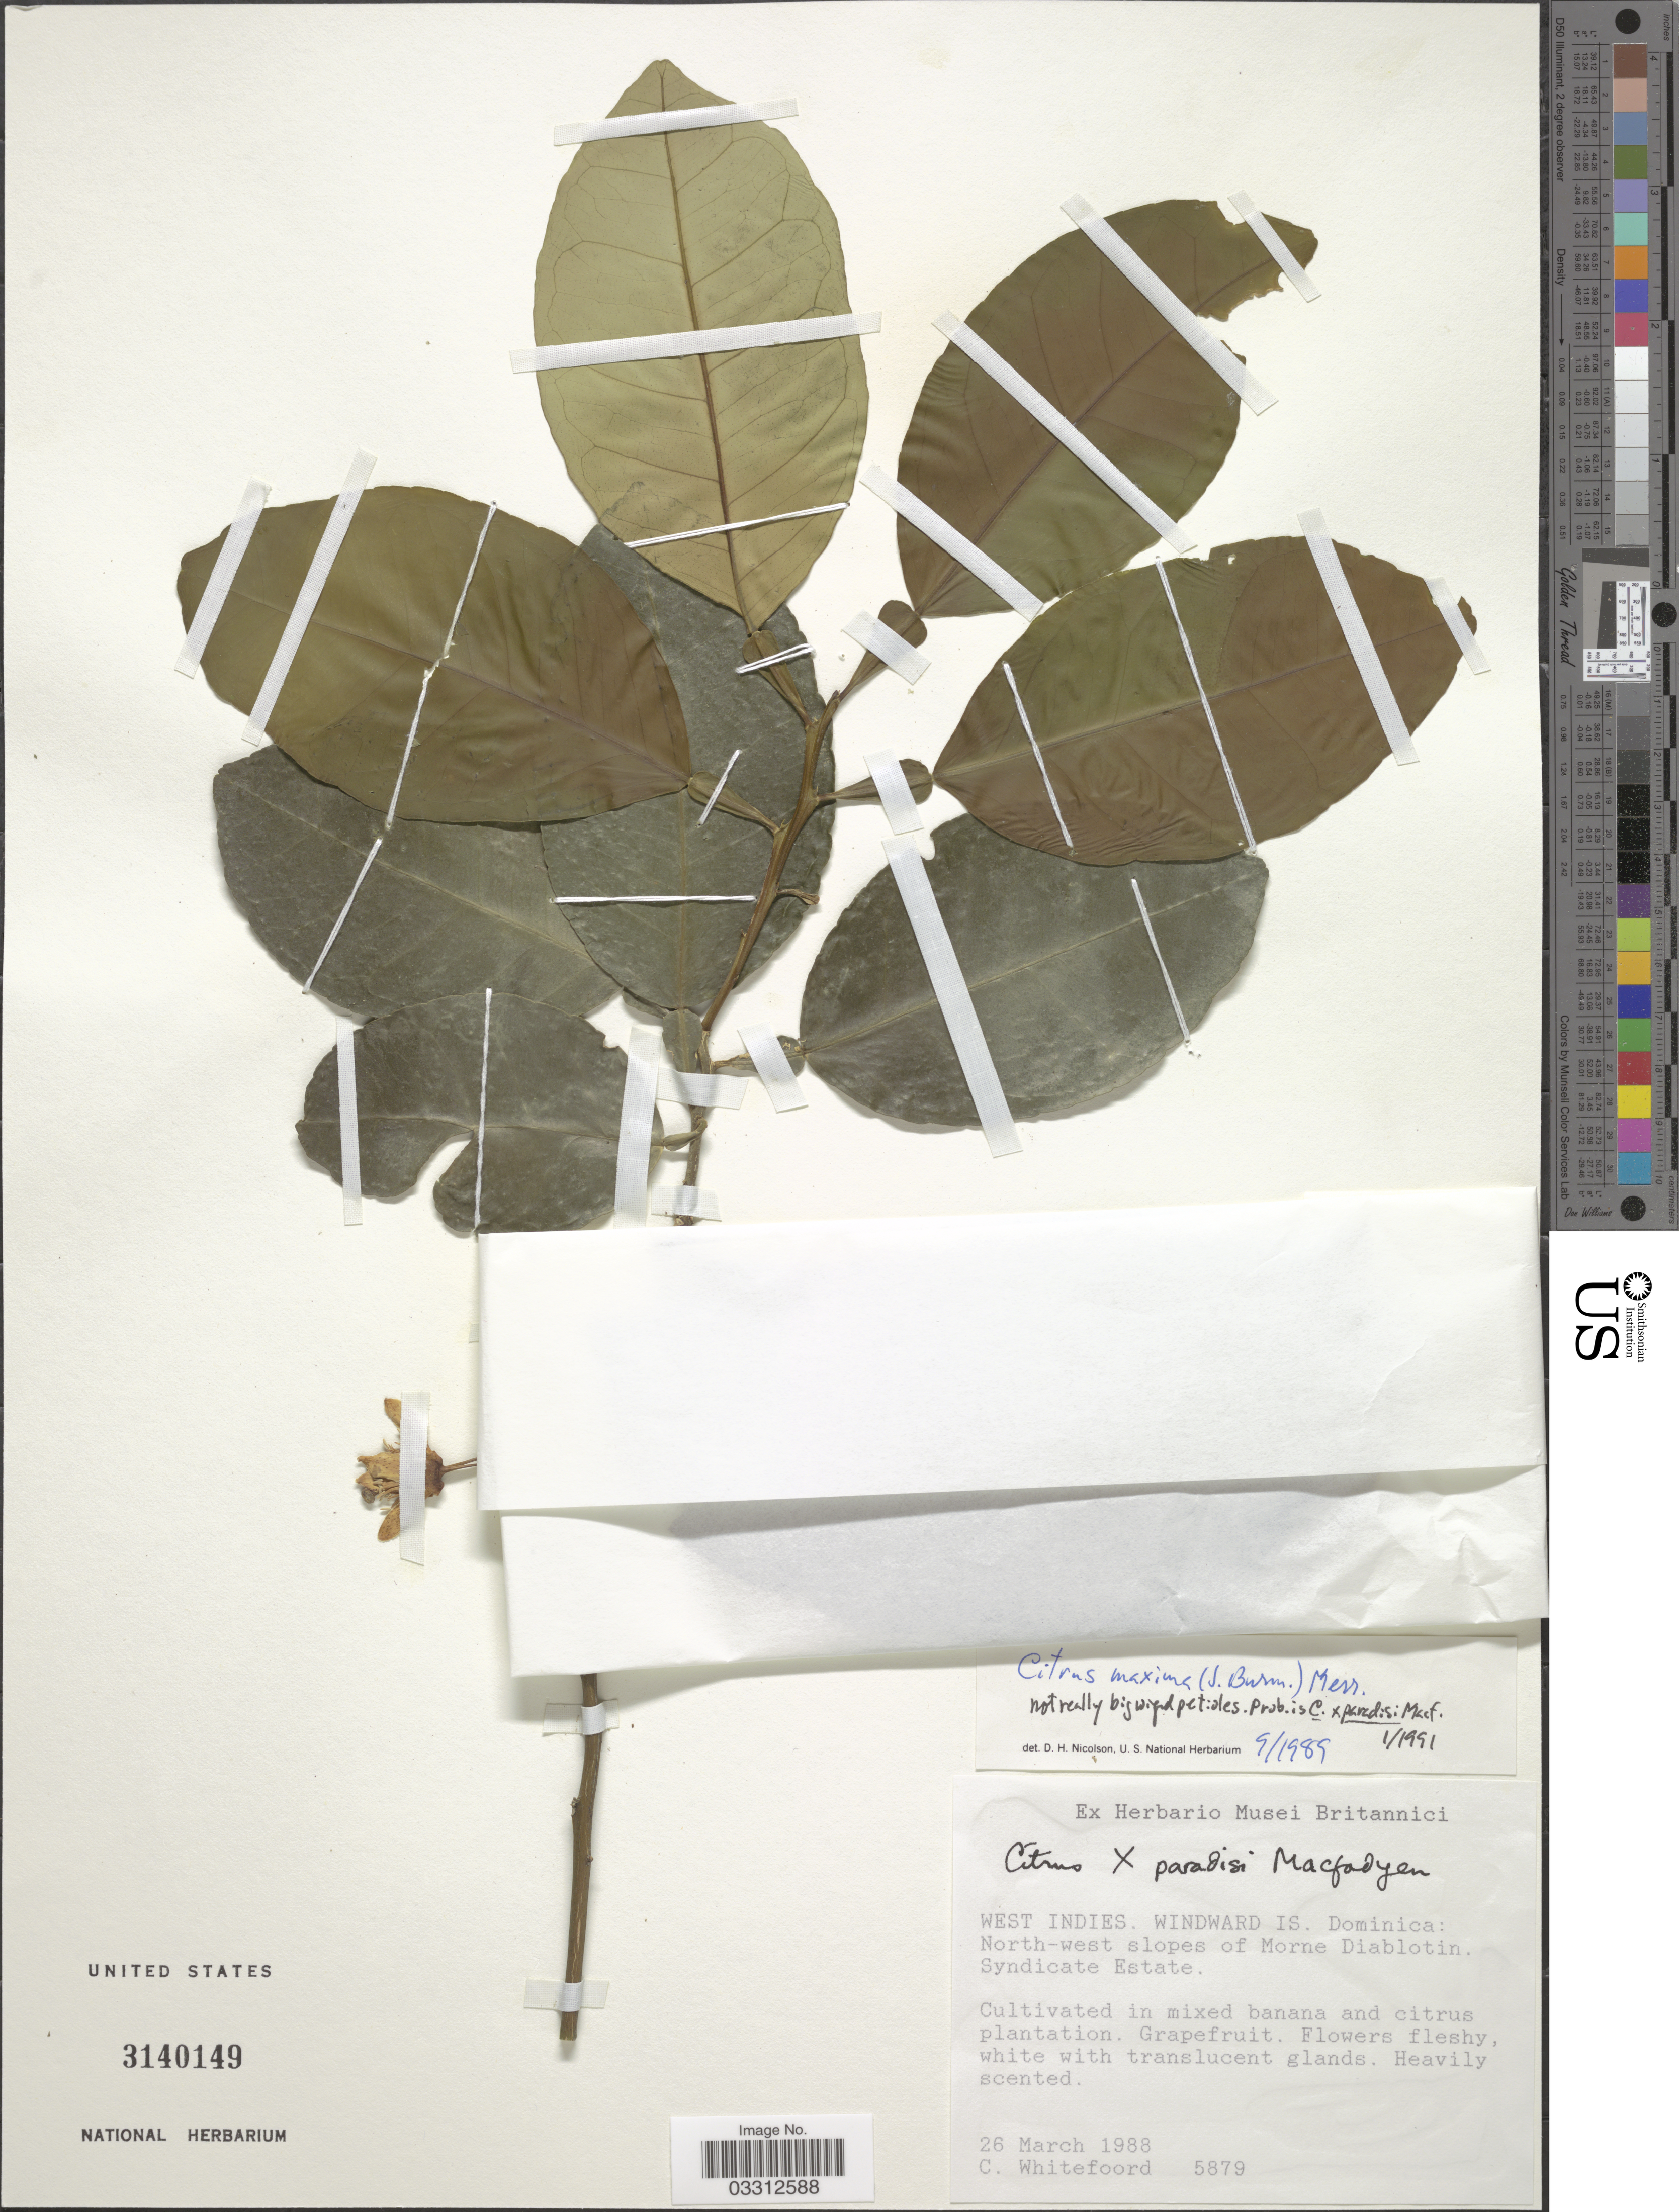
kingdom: Plantae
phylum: Tracheophyta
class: Magnoliopsida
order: Sapindales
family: Rutaceae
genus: Citrus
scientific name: Citrus paradisi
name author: Macfad.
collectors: C. Whitefoord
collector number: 5879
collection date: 1988-03-26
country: Dominica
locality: Windward Is. Dominica: North-west slopes of Morne Diablotin.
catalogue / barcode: US 3140149